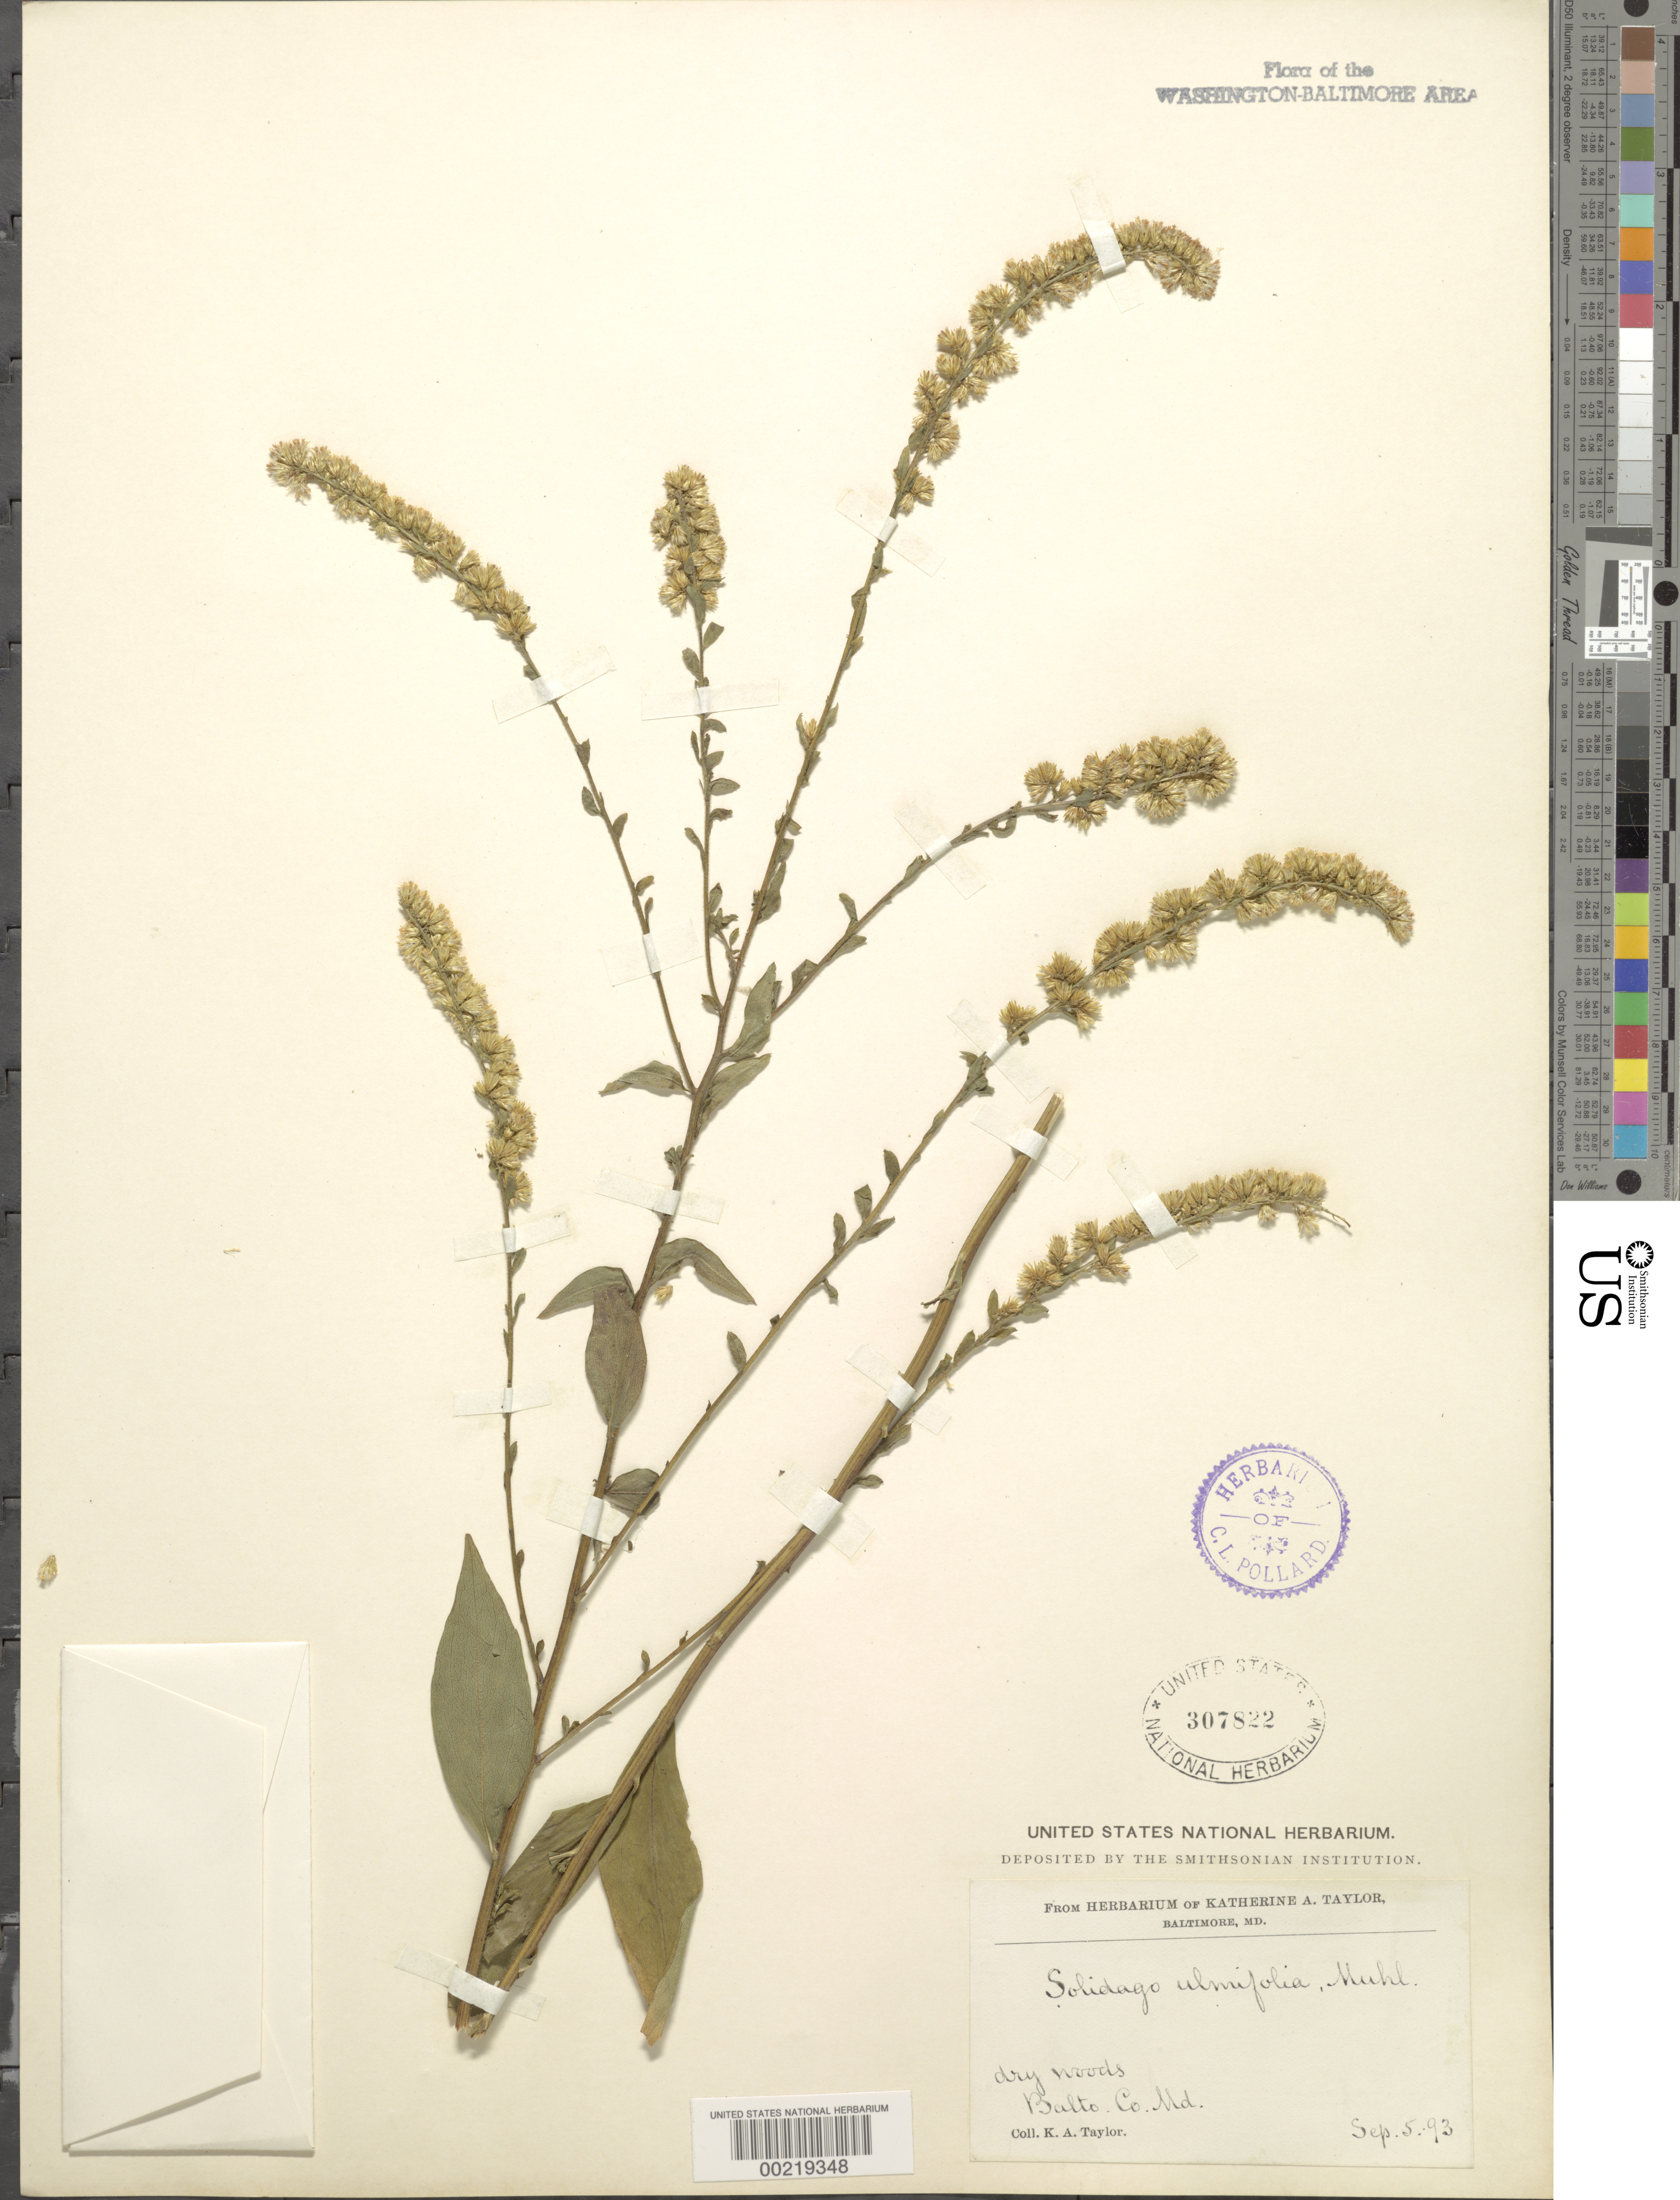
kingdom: Plantae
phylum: Tracheophyta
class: Magnoliopsida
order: Asterales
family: Asteraceae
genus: Solidago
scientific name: Solidago ulmifolia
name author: Muhl. ex Willd.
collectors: K. A. Taylor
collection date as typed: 05 Sep 1893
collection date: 1893-09-05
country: United States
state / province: Maryland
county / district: Baltimore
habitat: Dry woods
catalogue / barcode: US 307822